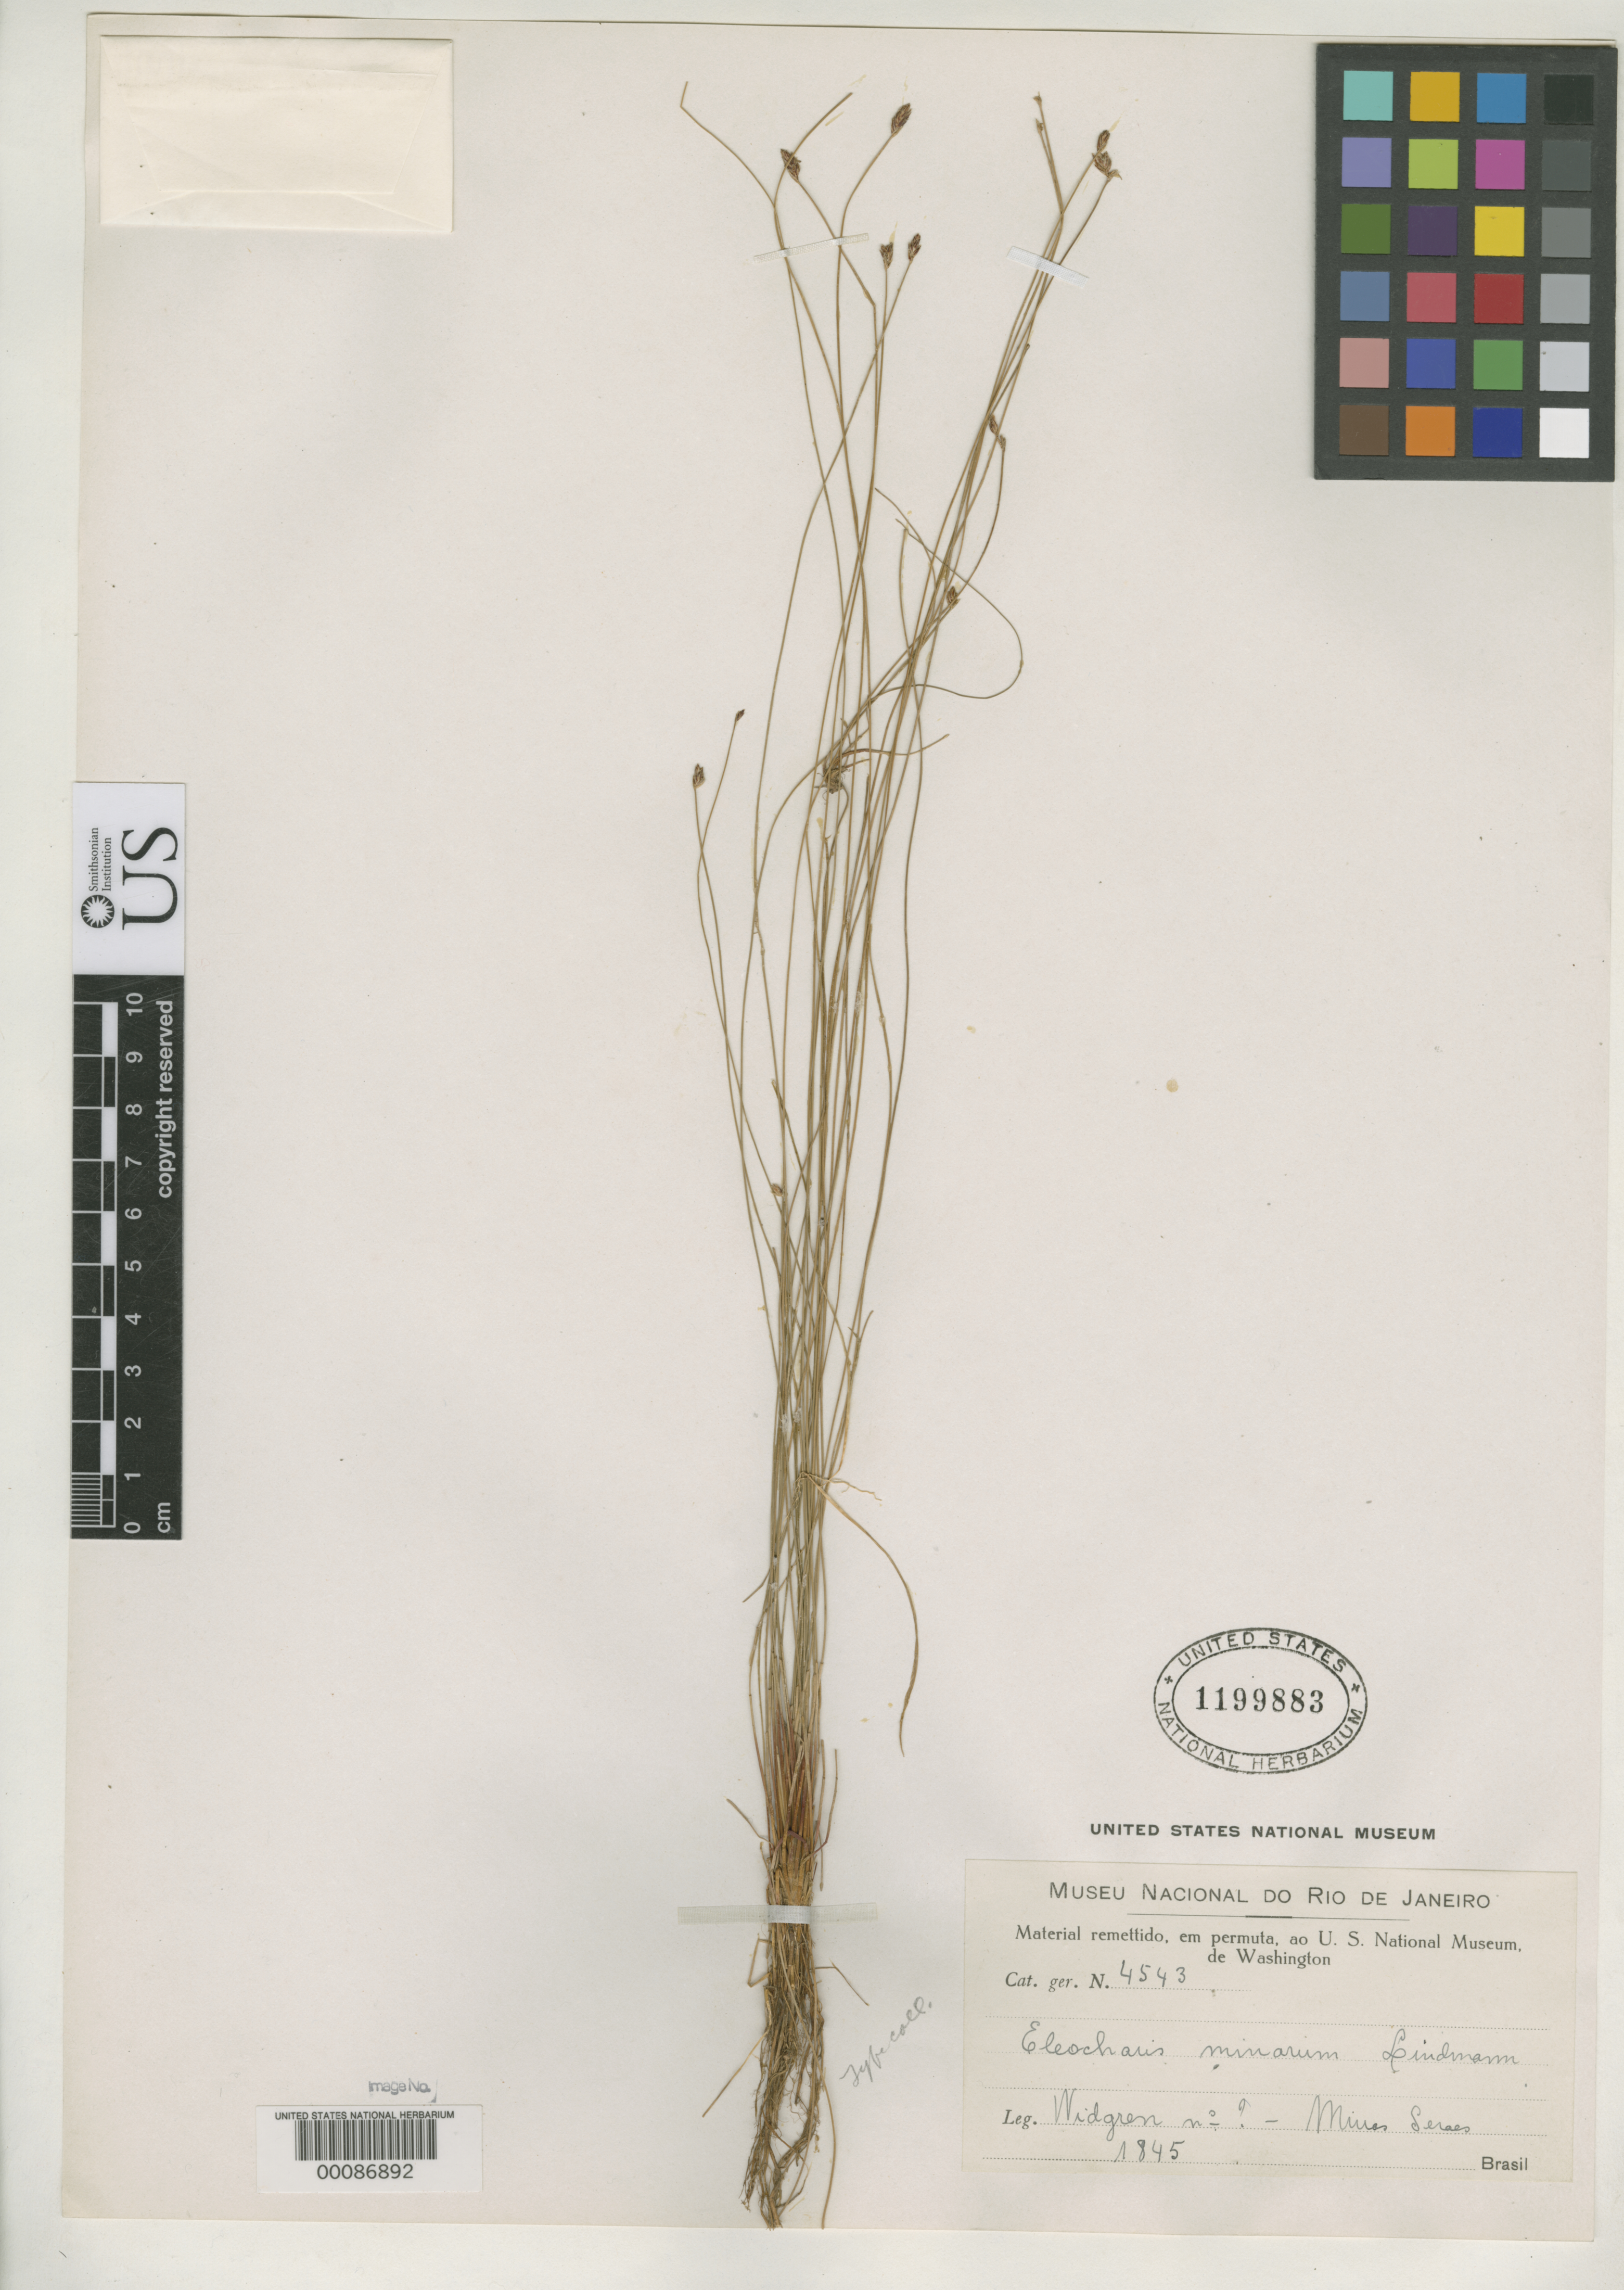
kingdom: Plantae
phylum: Tracheophyta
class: Liliopsida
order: Poales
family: Cyperaceae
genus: Heleocharis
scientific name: Heleocharis minarum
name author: Boeckeler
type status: Type Collection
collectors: J. Widgren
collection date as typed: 1845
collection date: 1845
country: Brazil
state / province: Minas Gerais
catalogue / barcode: US 1199883